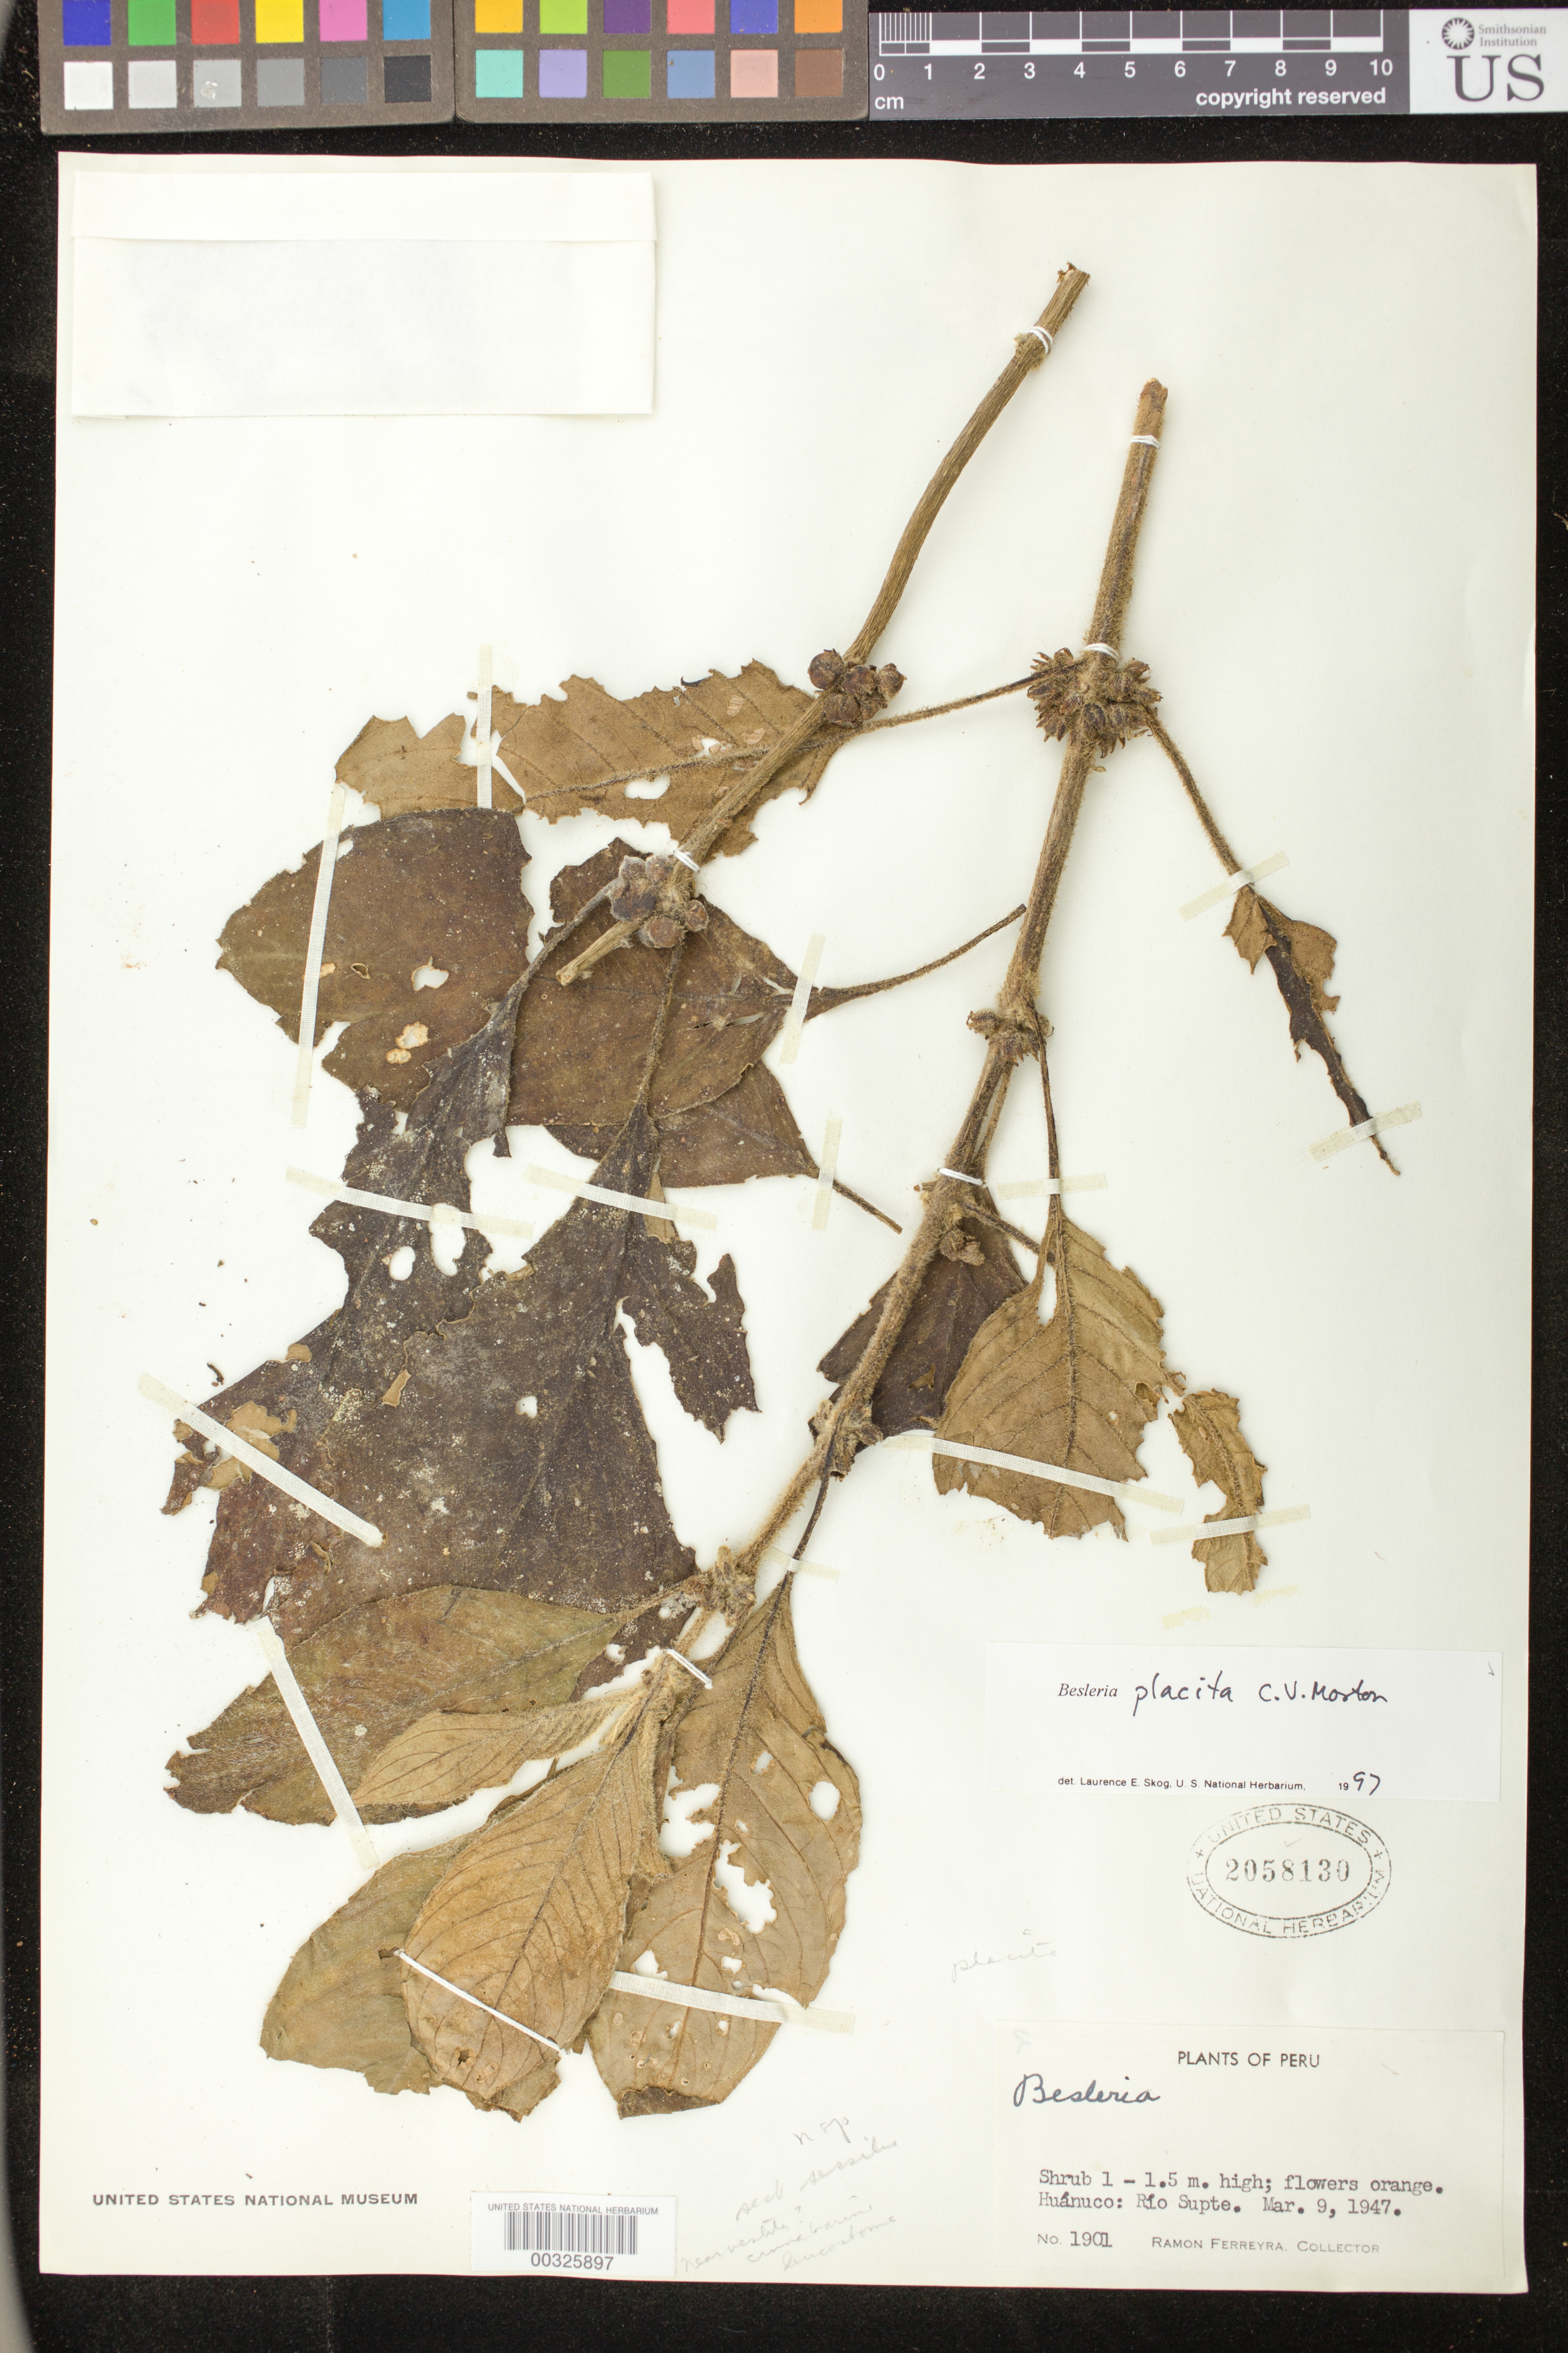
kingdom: Plantae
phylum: Tracheophyta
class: Magnoliopsida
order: Lamiales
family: Gesneriaceae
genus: Besleria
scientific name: Besleria placita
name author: C.V. Morton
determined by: Skog, Laurence E.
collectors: R. A. Ferreyra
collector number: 1901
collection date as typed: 09 Mar 1947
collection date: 1947-03-09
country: Peru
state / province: Huánuco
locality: Río Supte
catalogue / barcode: US 2058130